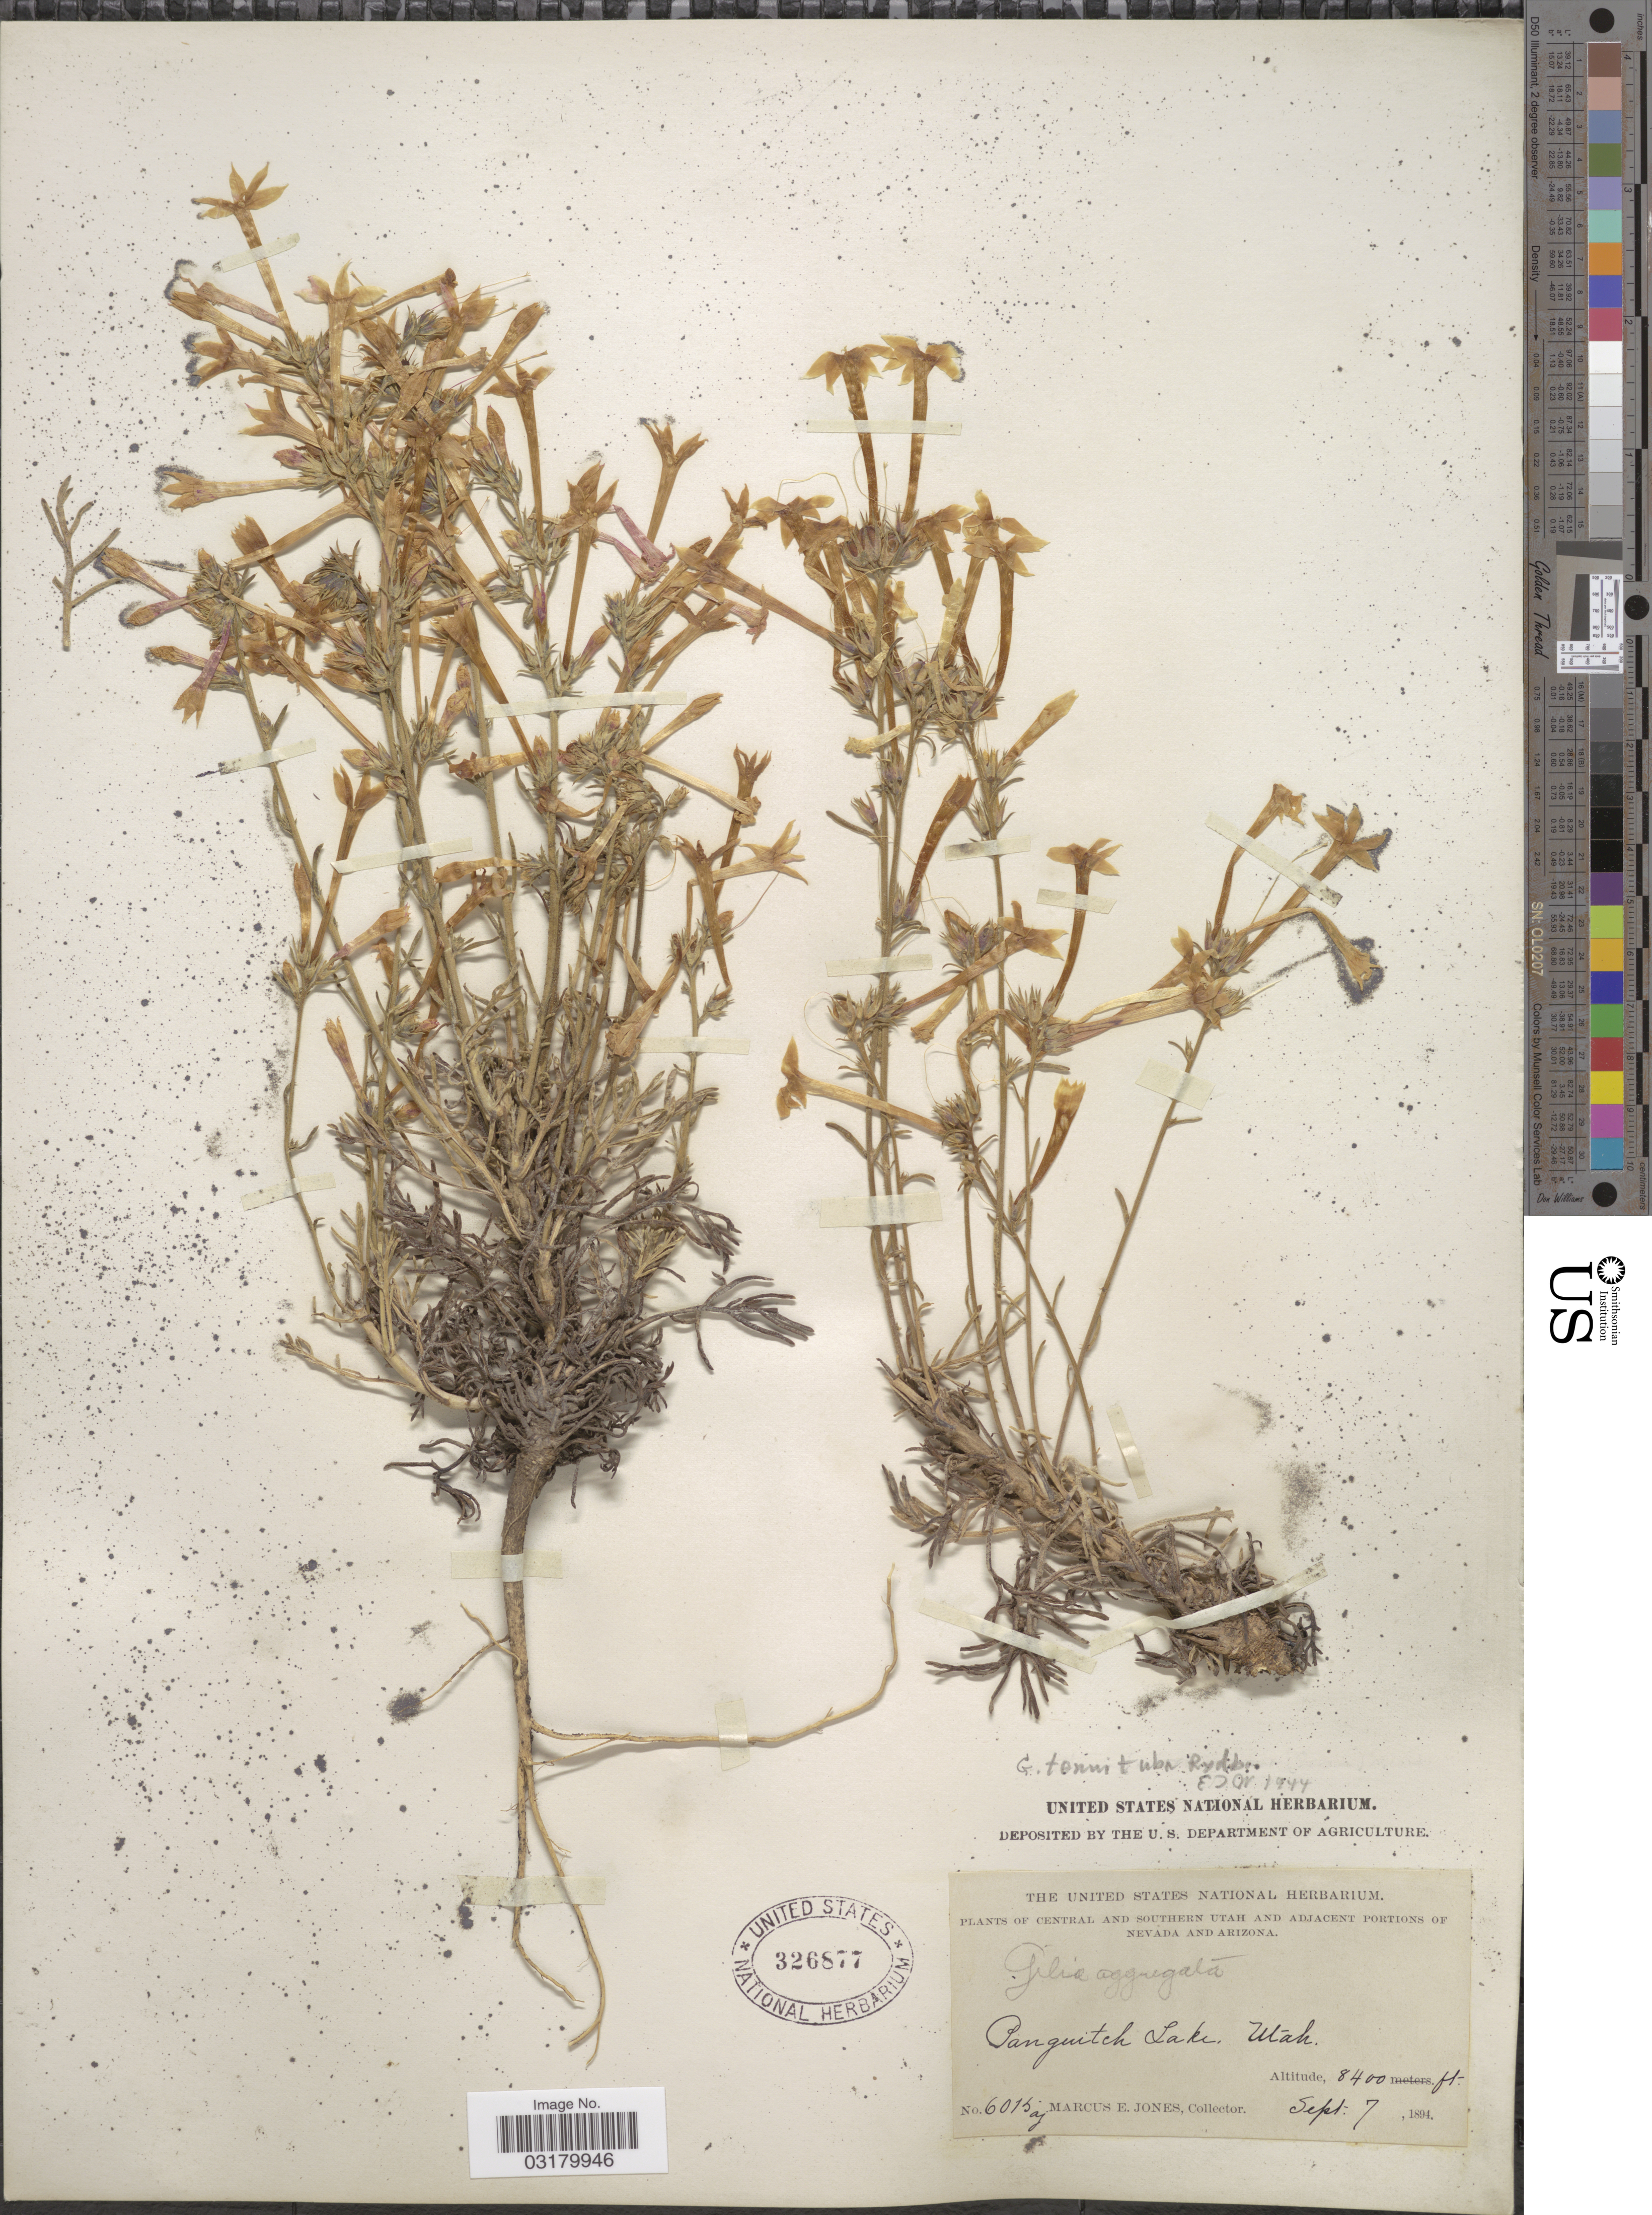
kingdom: Plantae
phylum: Tracheophyta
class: Magnoliopsida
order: Ericales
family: Polemoniaceae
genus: Ipomopsis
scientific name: Ipomopsis tenuituba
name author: (Rydb.) V.E. Grant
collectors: M. E. Jones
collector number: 6015aj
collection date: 1894-09-07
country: United States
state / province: Utah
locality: Central and Southern Utah. Panguitch Lake.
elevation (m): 2560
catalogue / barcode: US 326877